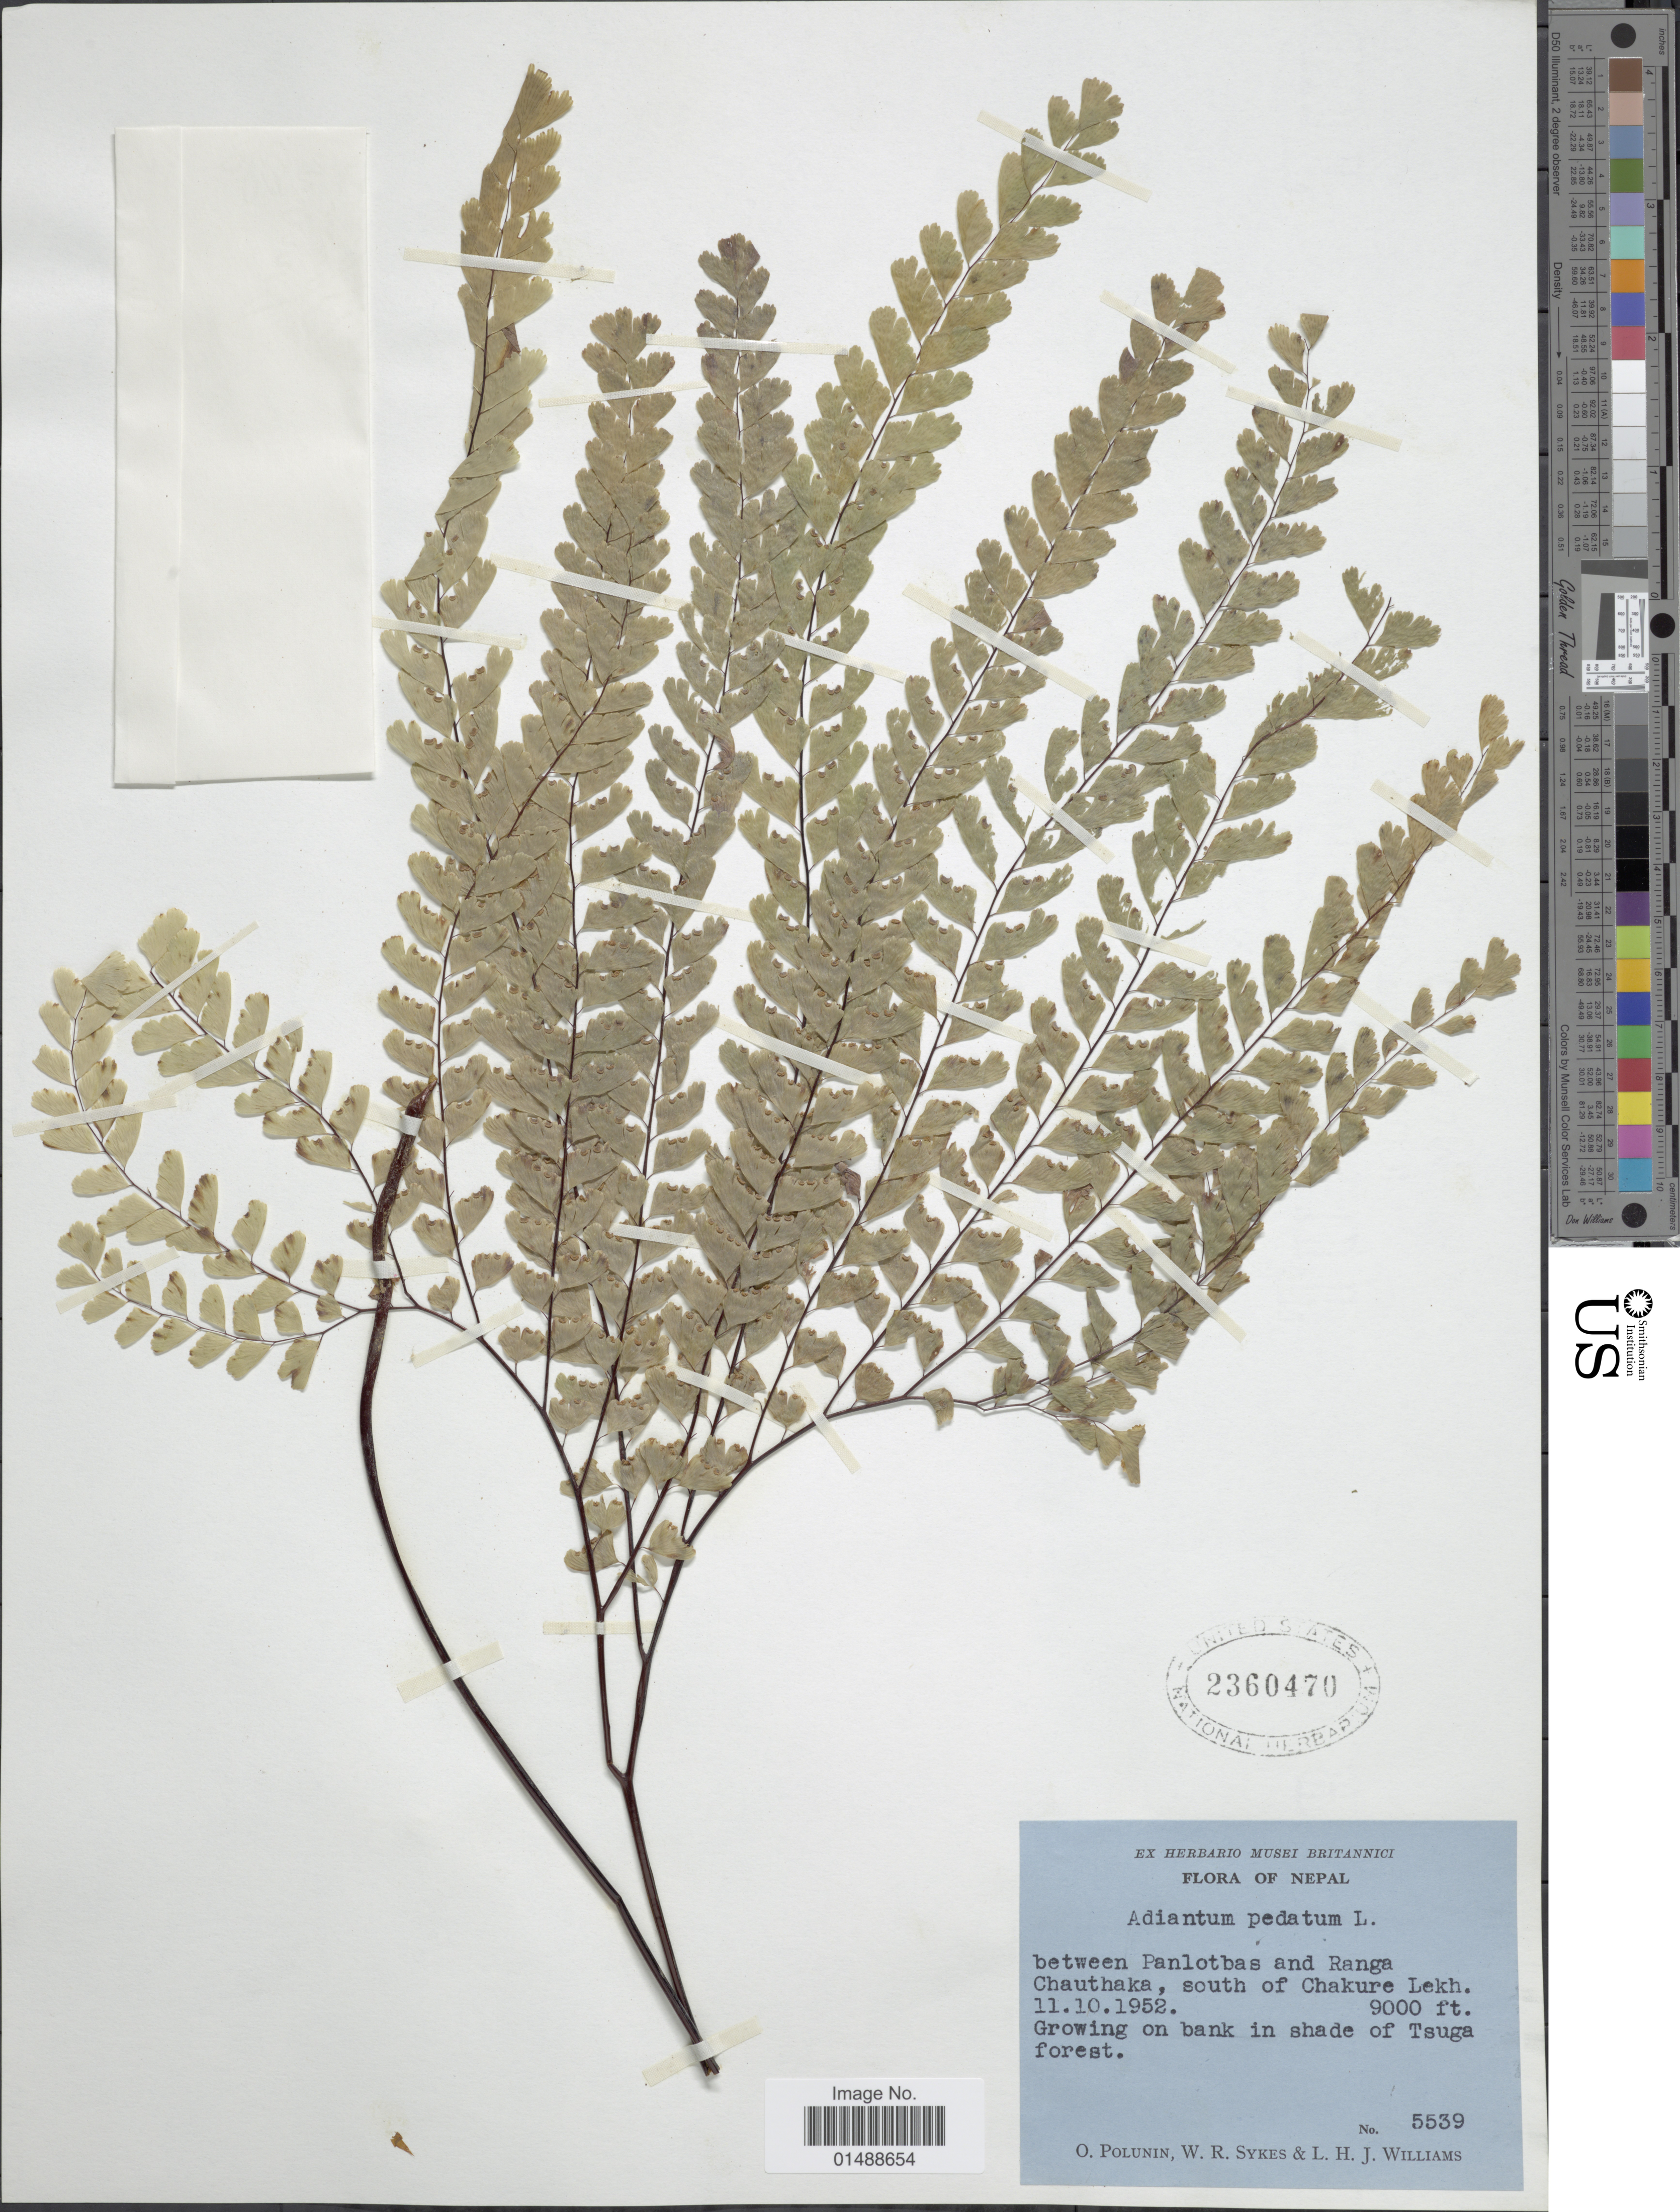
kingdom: Plantae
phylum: Tracheophyta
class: Polypodiopsida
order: Polypodiales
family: Pteridaceae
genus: Adiantum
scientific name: Adiantum pedatum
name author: L.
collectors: O. V. Polunin, W. R. Sykes & L. H. J. Williams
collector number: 5539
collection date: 1952-10-11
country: Nepal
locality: Nepal, between Panlotbas and Ranga Chauthaka, south of Chakure Lekh.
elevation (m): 2743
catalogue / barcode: US 2360470